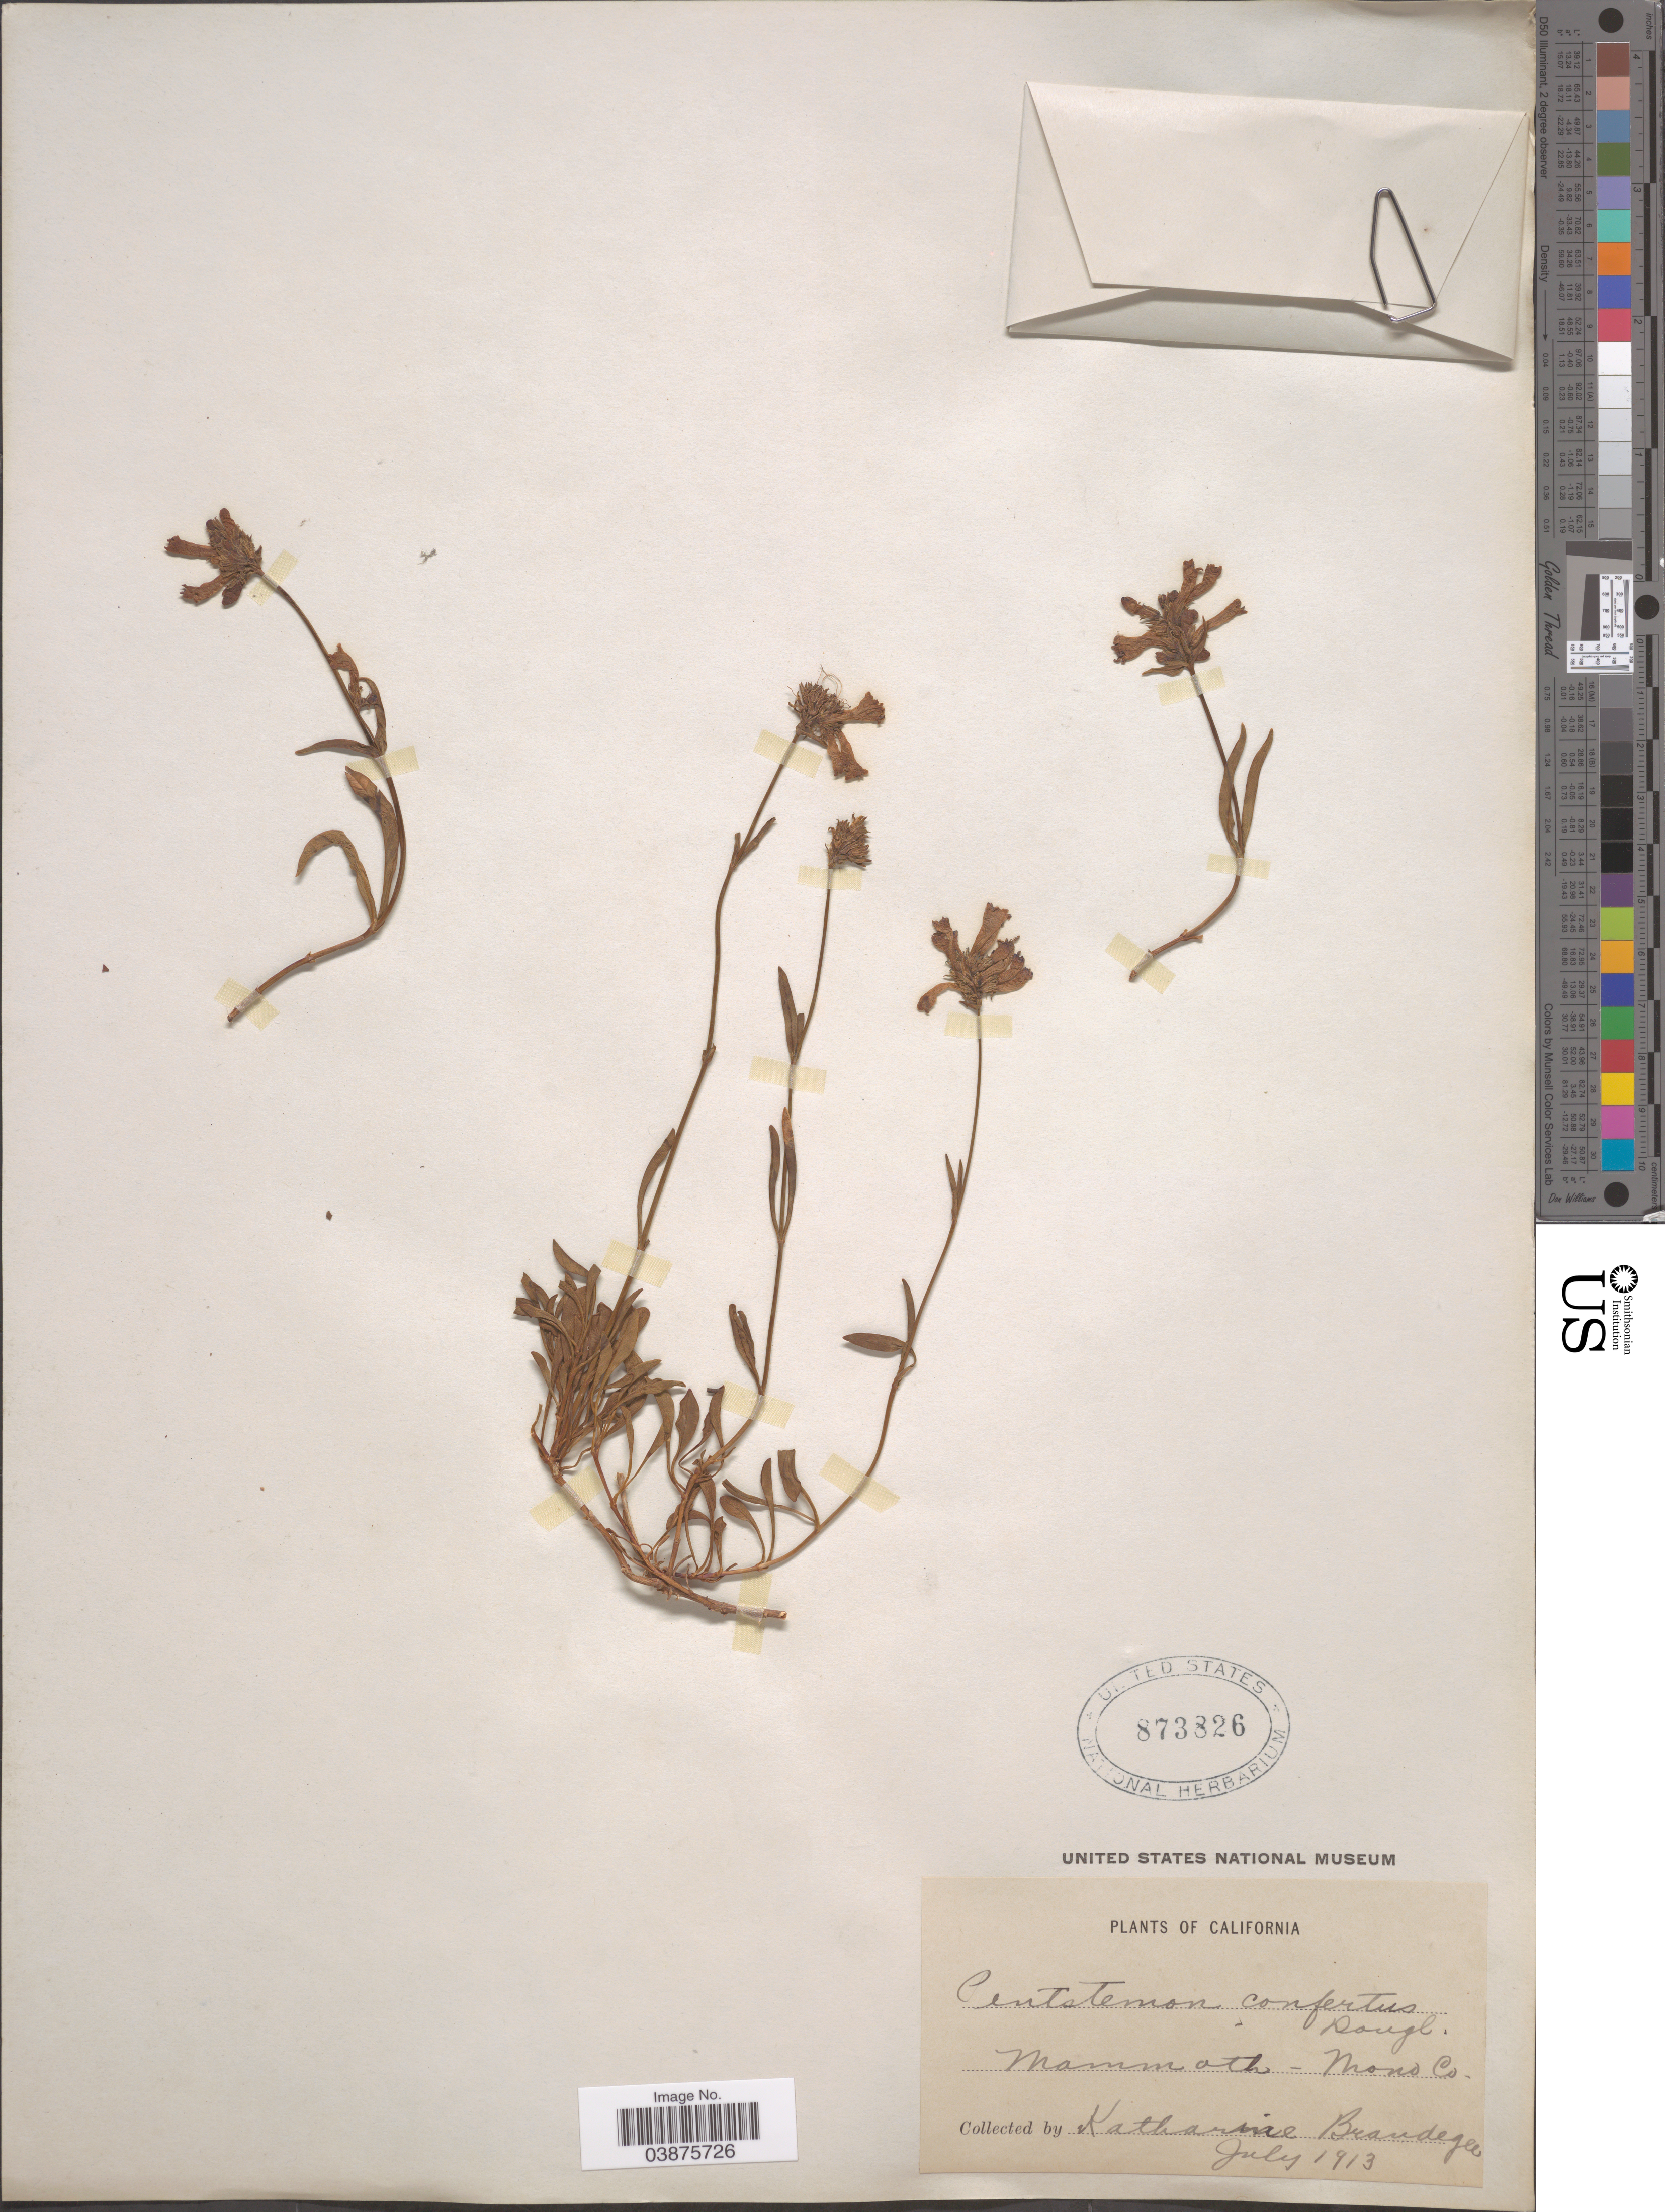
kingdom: Plantae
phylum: Tracheophyta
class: Magnoliopsida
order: Lamiales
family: Plantaginaceae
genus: Penstemon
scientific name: Penstemon heterodoxus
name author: A. Gray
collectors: M. K. Brandegee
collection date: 1913-07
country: United States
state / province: California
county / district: Mono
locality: Mammoth- Mono Co.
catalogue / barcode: US 873826